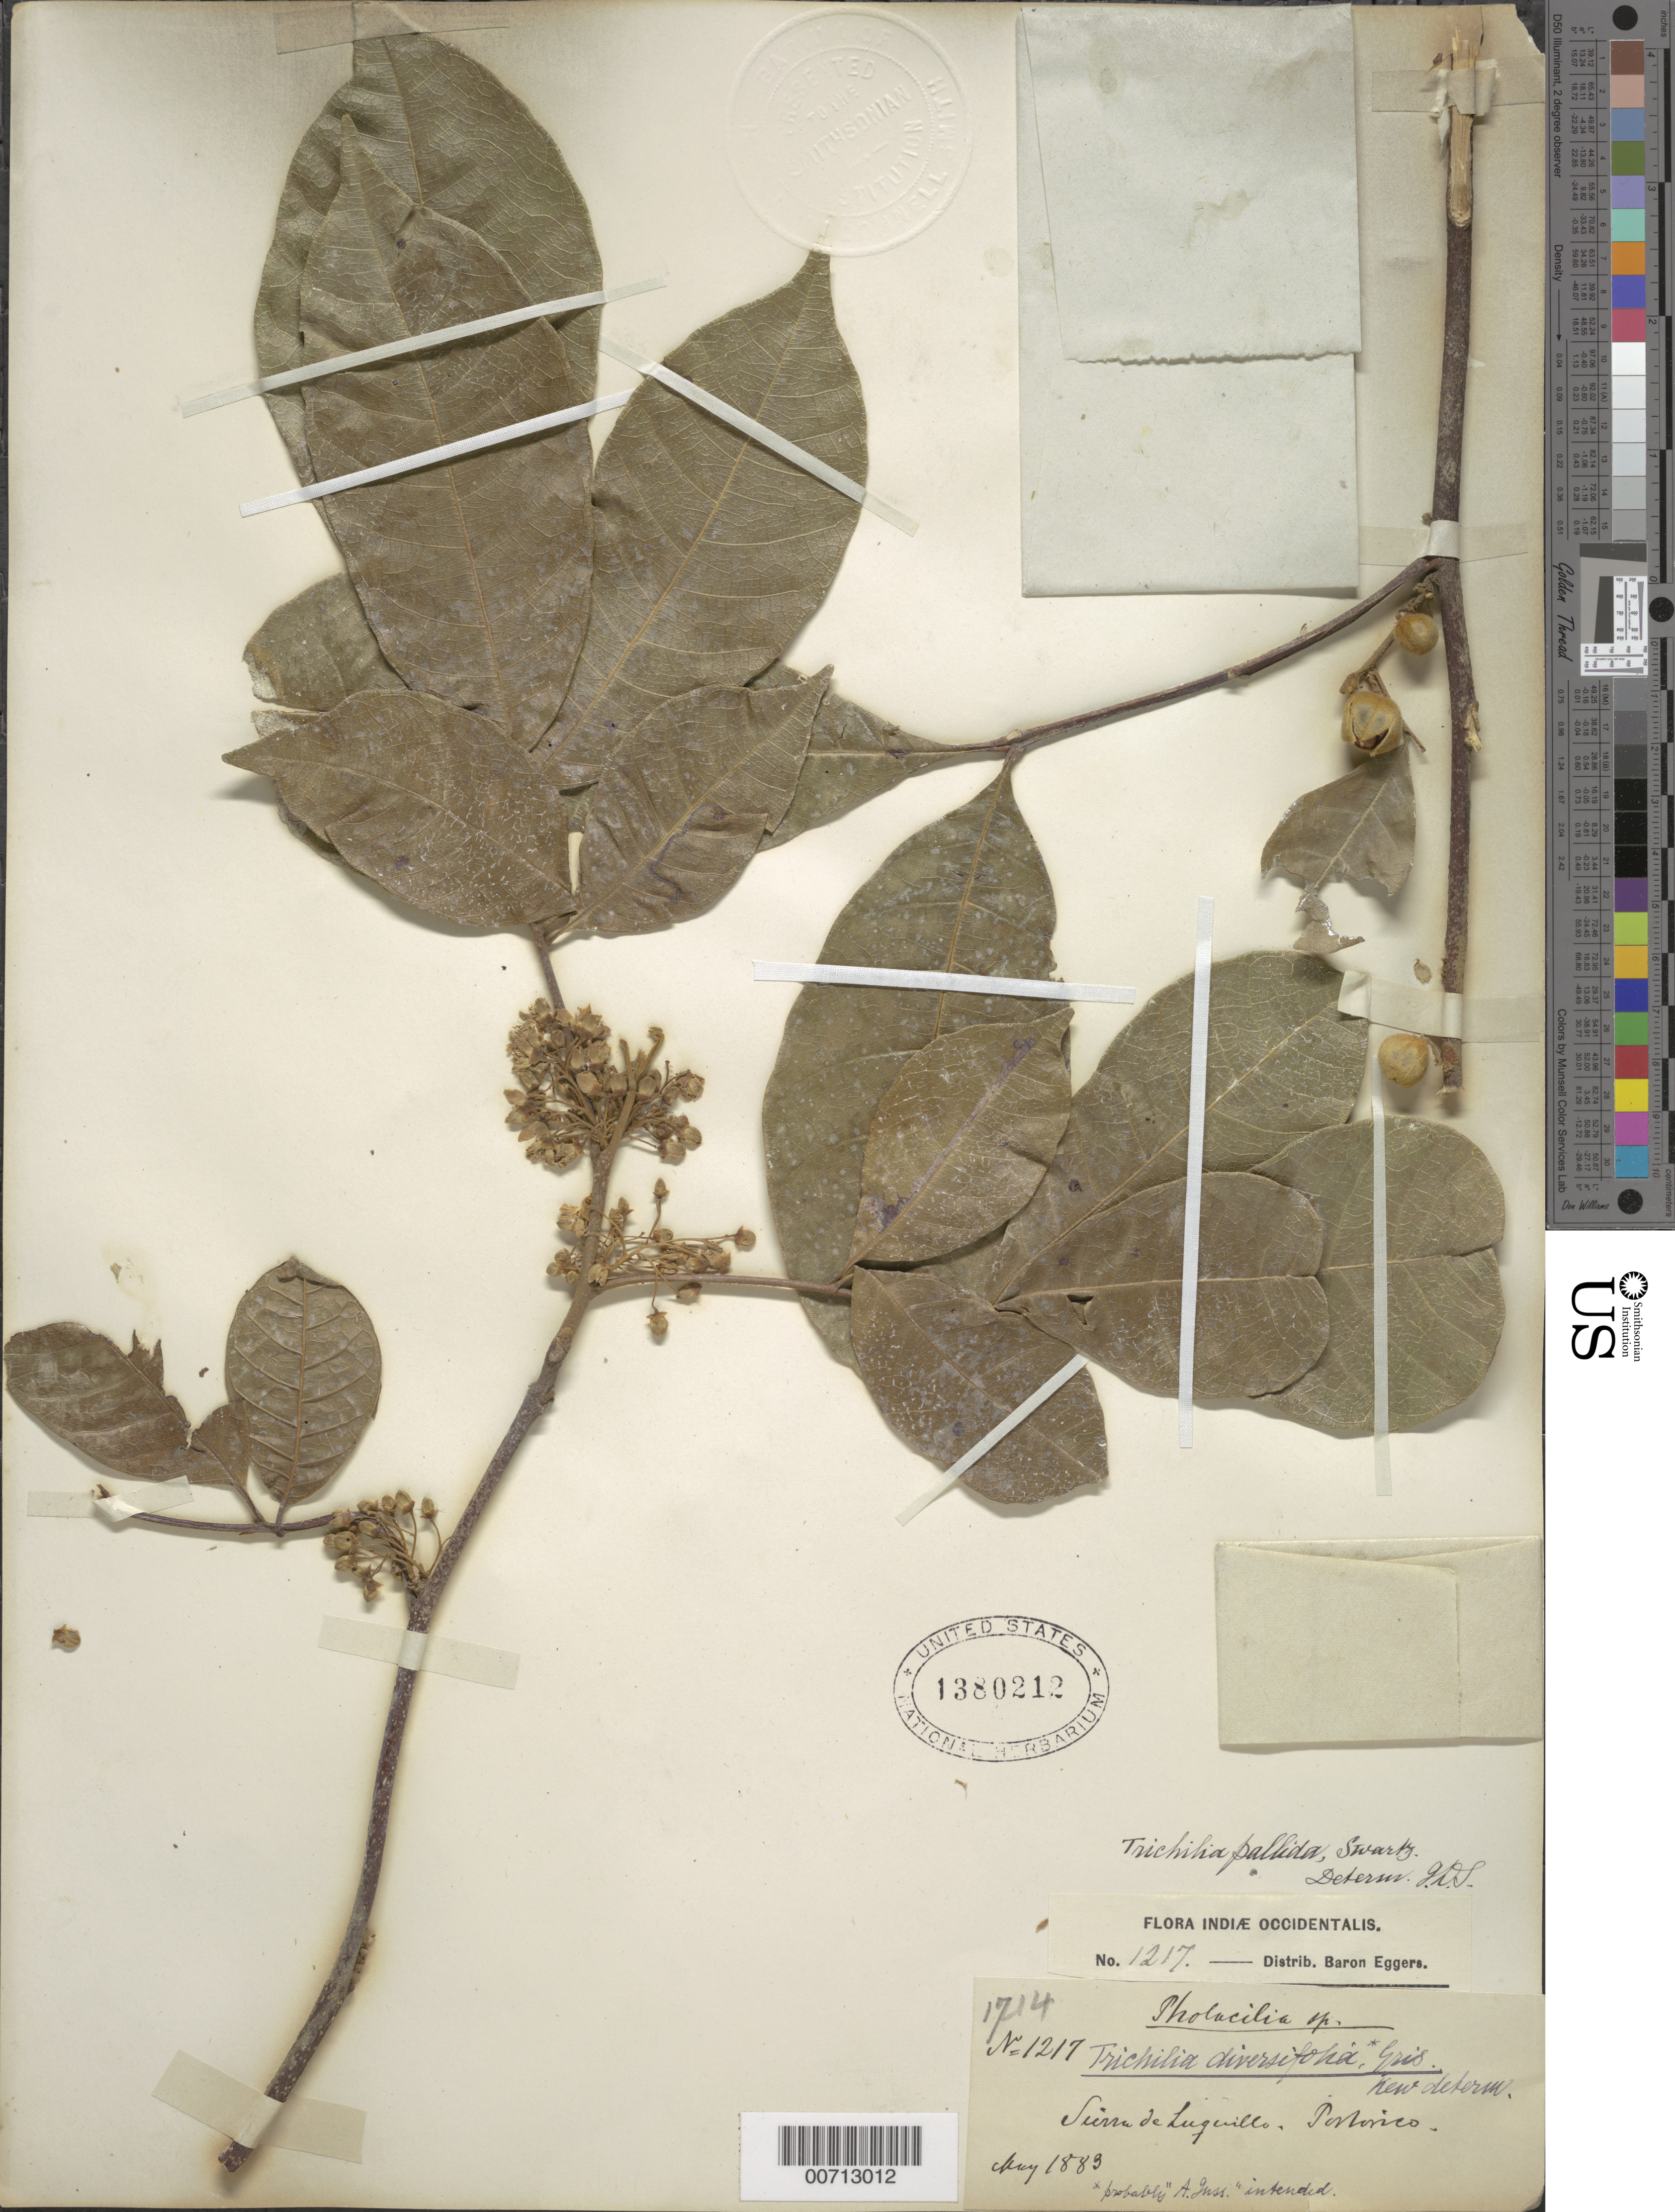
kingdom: Plantae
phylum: Tracheophyta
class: Magnoliopsida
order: Sapindales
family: Meliaceae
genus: Trichilia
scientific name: Trichilia pallida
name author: Sw.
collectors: H. F. A. von Eggers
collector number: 1217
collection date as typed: May 1883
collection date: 1883-05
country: Puerto Rico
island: Greater Antilles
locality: Sierra de Luquillo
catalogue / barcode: US 1380212